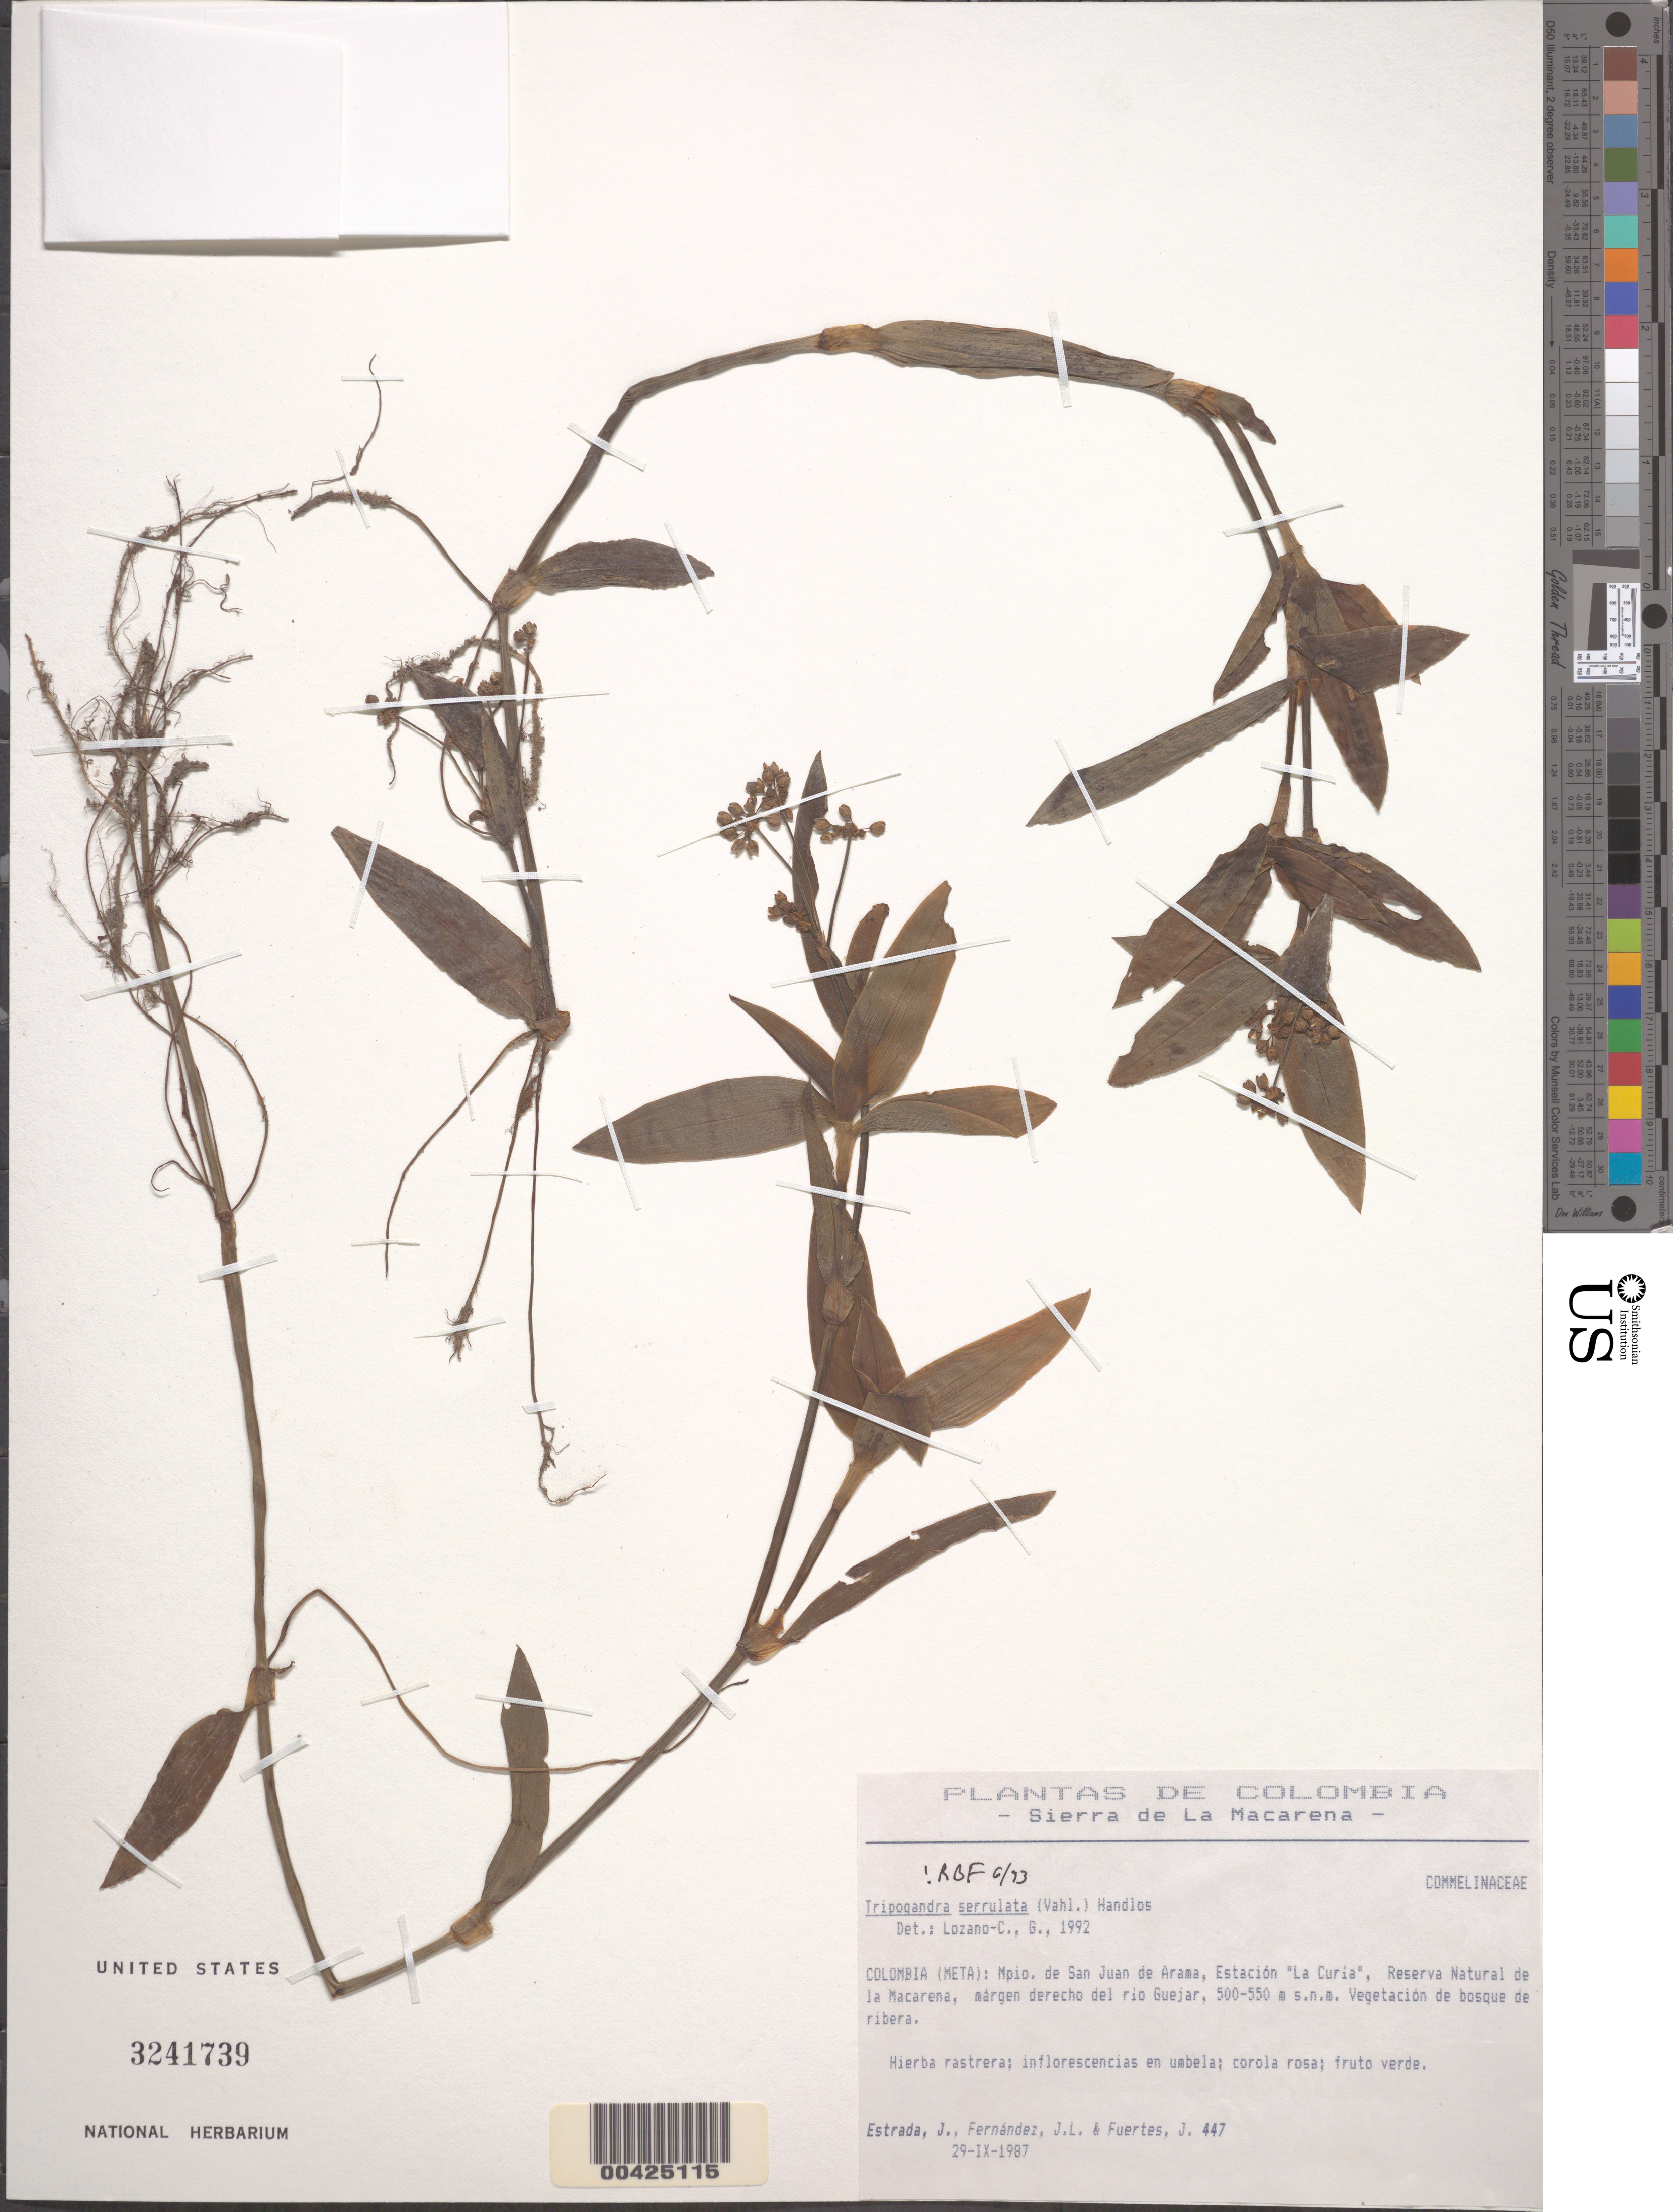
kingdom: Plantae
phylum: Tracheophyta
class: Liliopsida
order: Commelinales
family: Commelinaceae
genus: Tripogandra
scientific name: Tripogandra serrulata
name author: (Vahl) Handlos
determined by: Faden, Robert B., (US), Smithsonian Institution - National Museum of Natural History (UNITED STATES)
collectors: J. Estrada, J. Fernandez & J. Fuertes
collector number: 447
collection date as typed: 29 Sep 1987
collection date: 1987-09-29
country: Colombia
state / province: Meta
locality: San Juan de Arama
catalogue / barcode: US 3241739